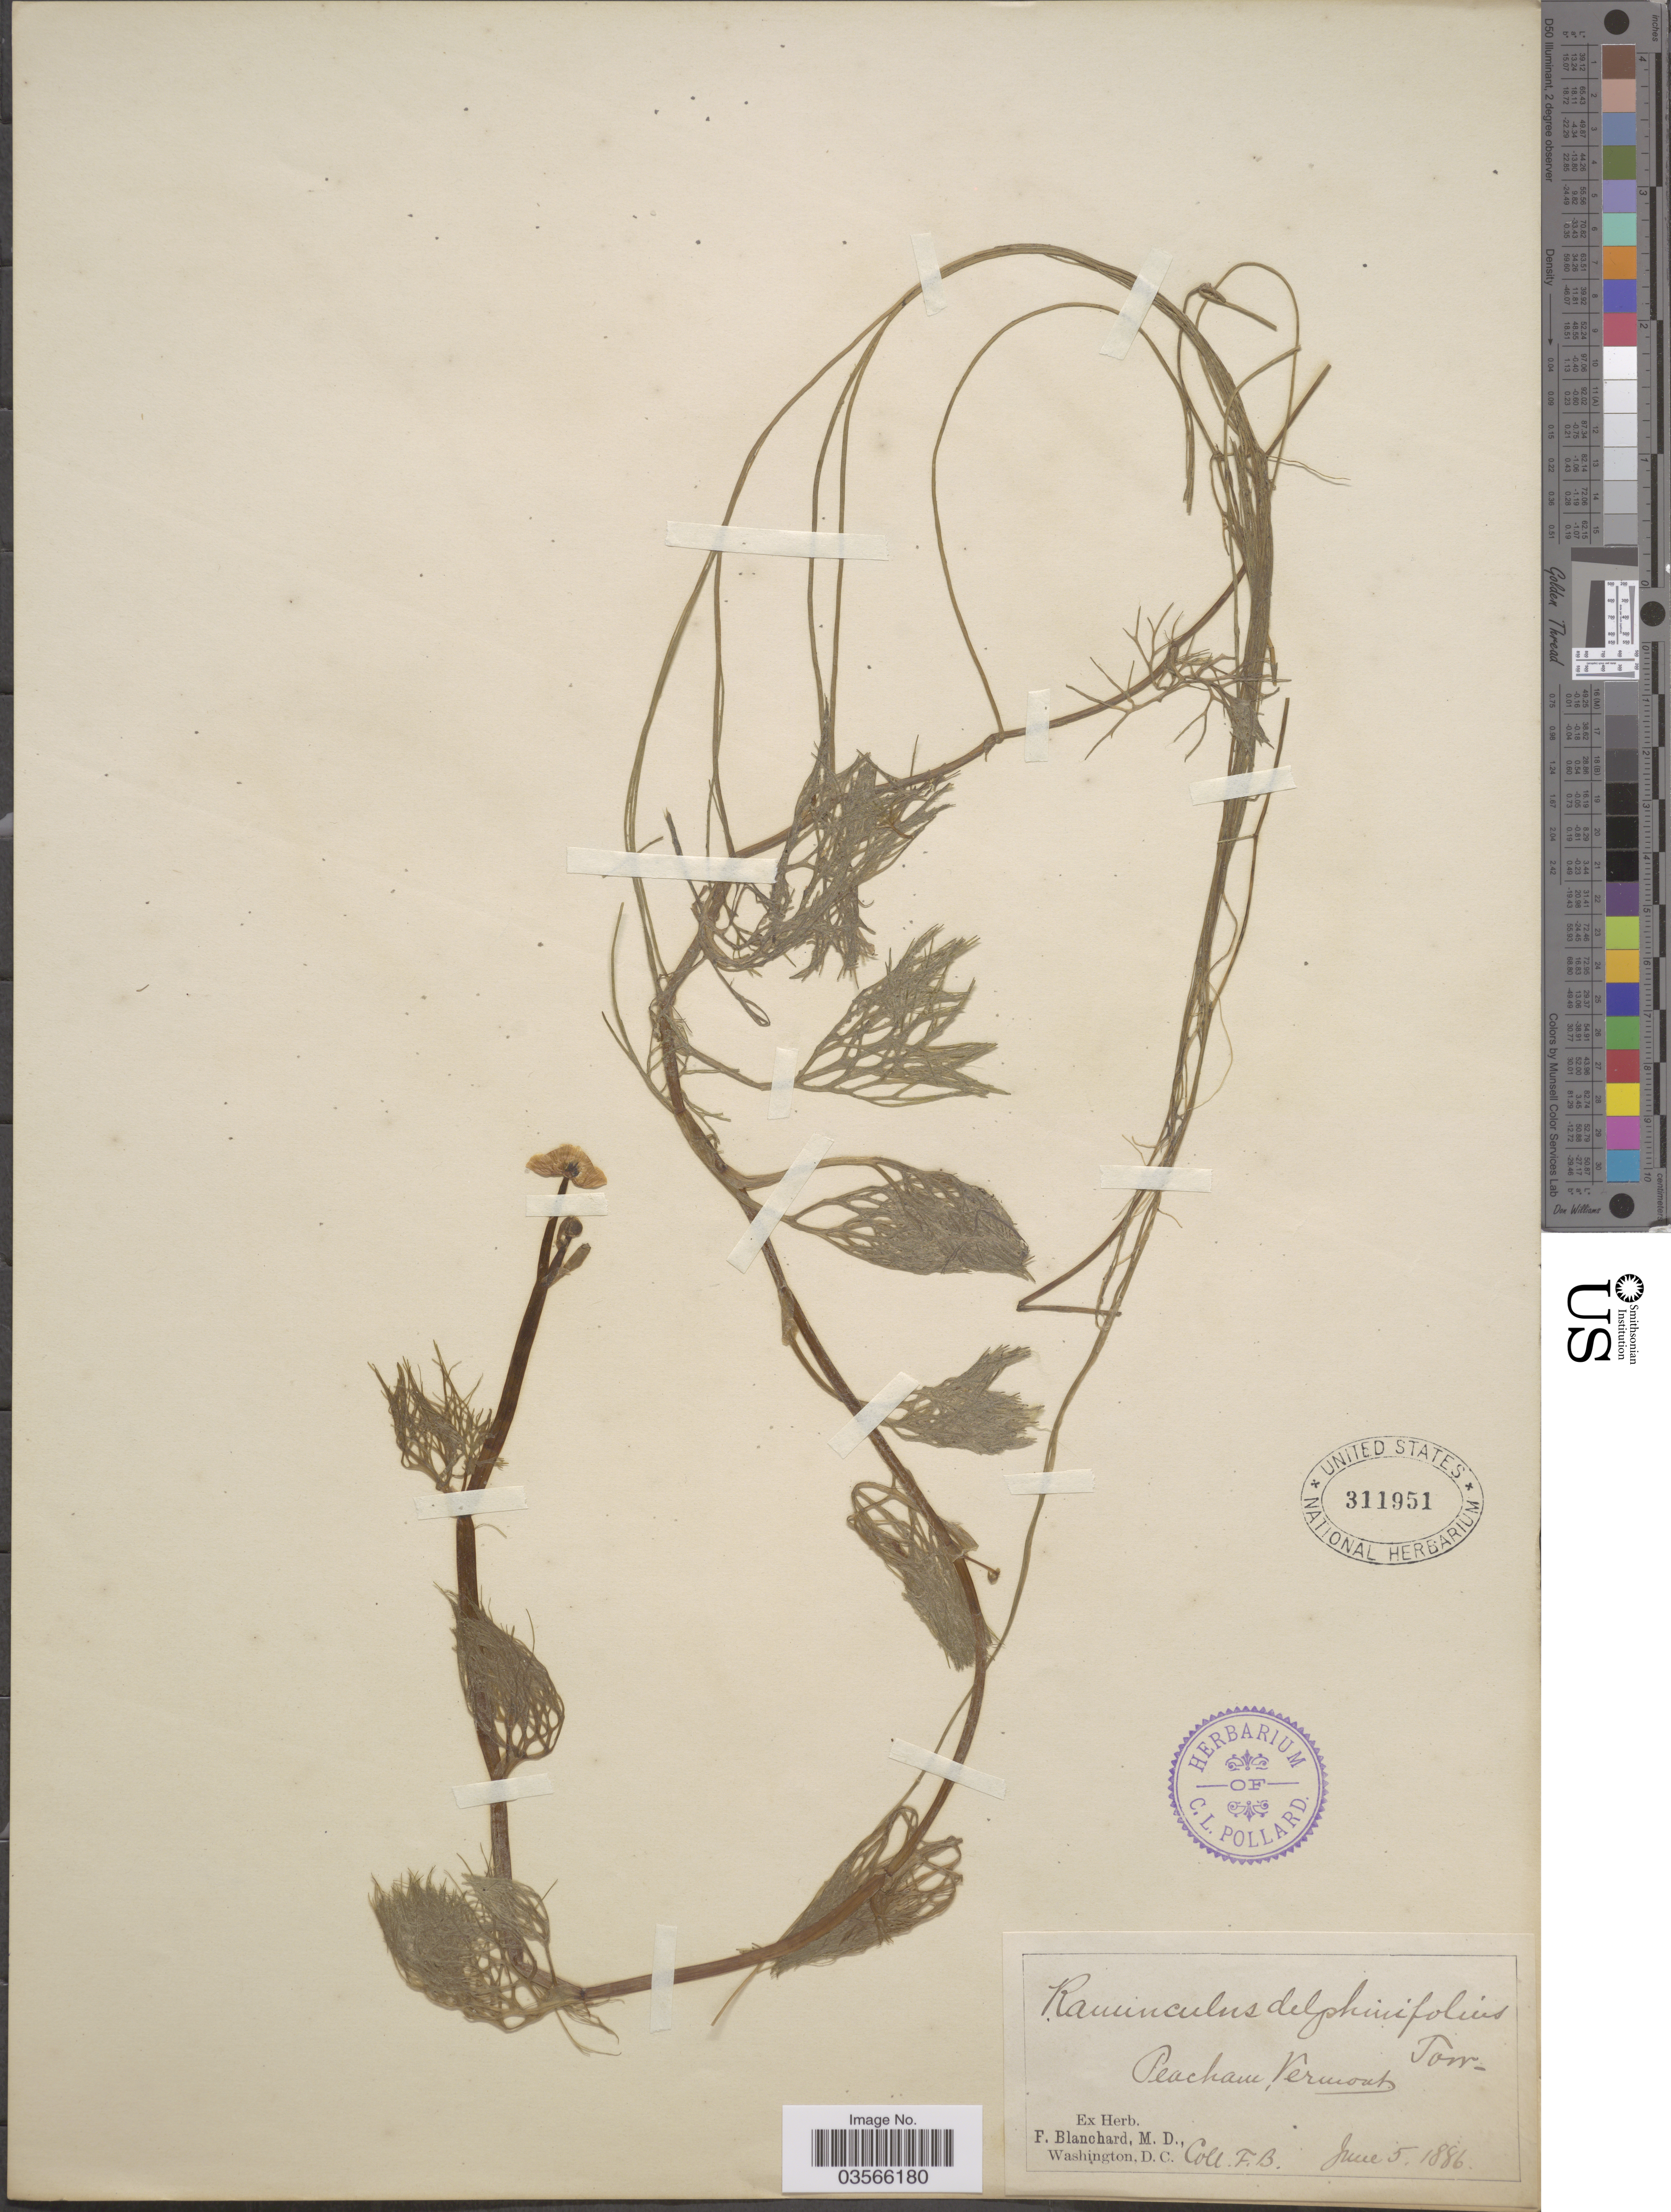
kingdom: Plantae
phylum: Tracheophyta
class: Magnoliopsida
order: Ranunculales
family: Ranunculaceae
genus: Ranunculus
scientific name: Ranunculus flabellaris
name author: Raf.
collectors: F. Blanchard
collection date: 1886-06-05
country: United States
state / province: Vermont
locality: Peacham.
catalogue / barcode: US 311951